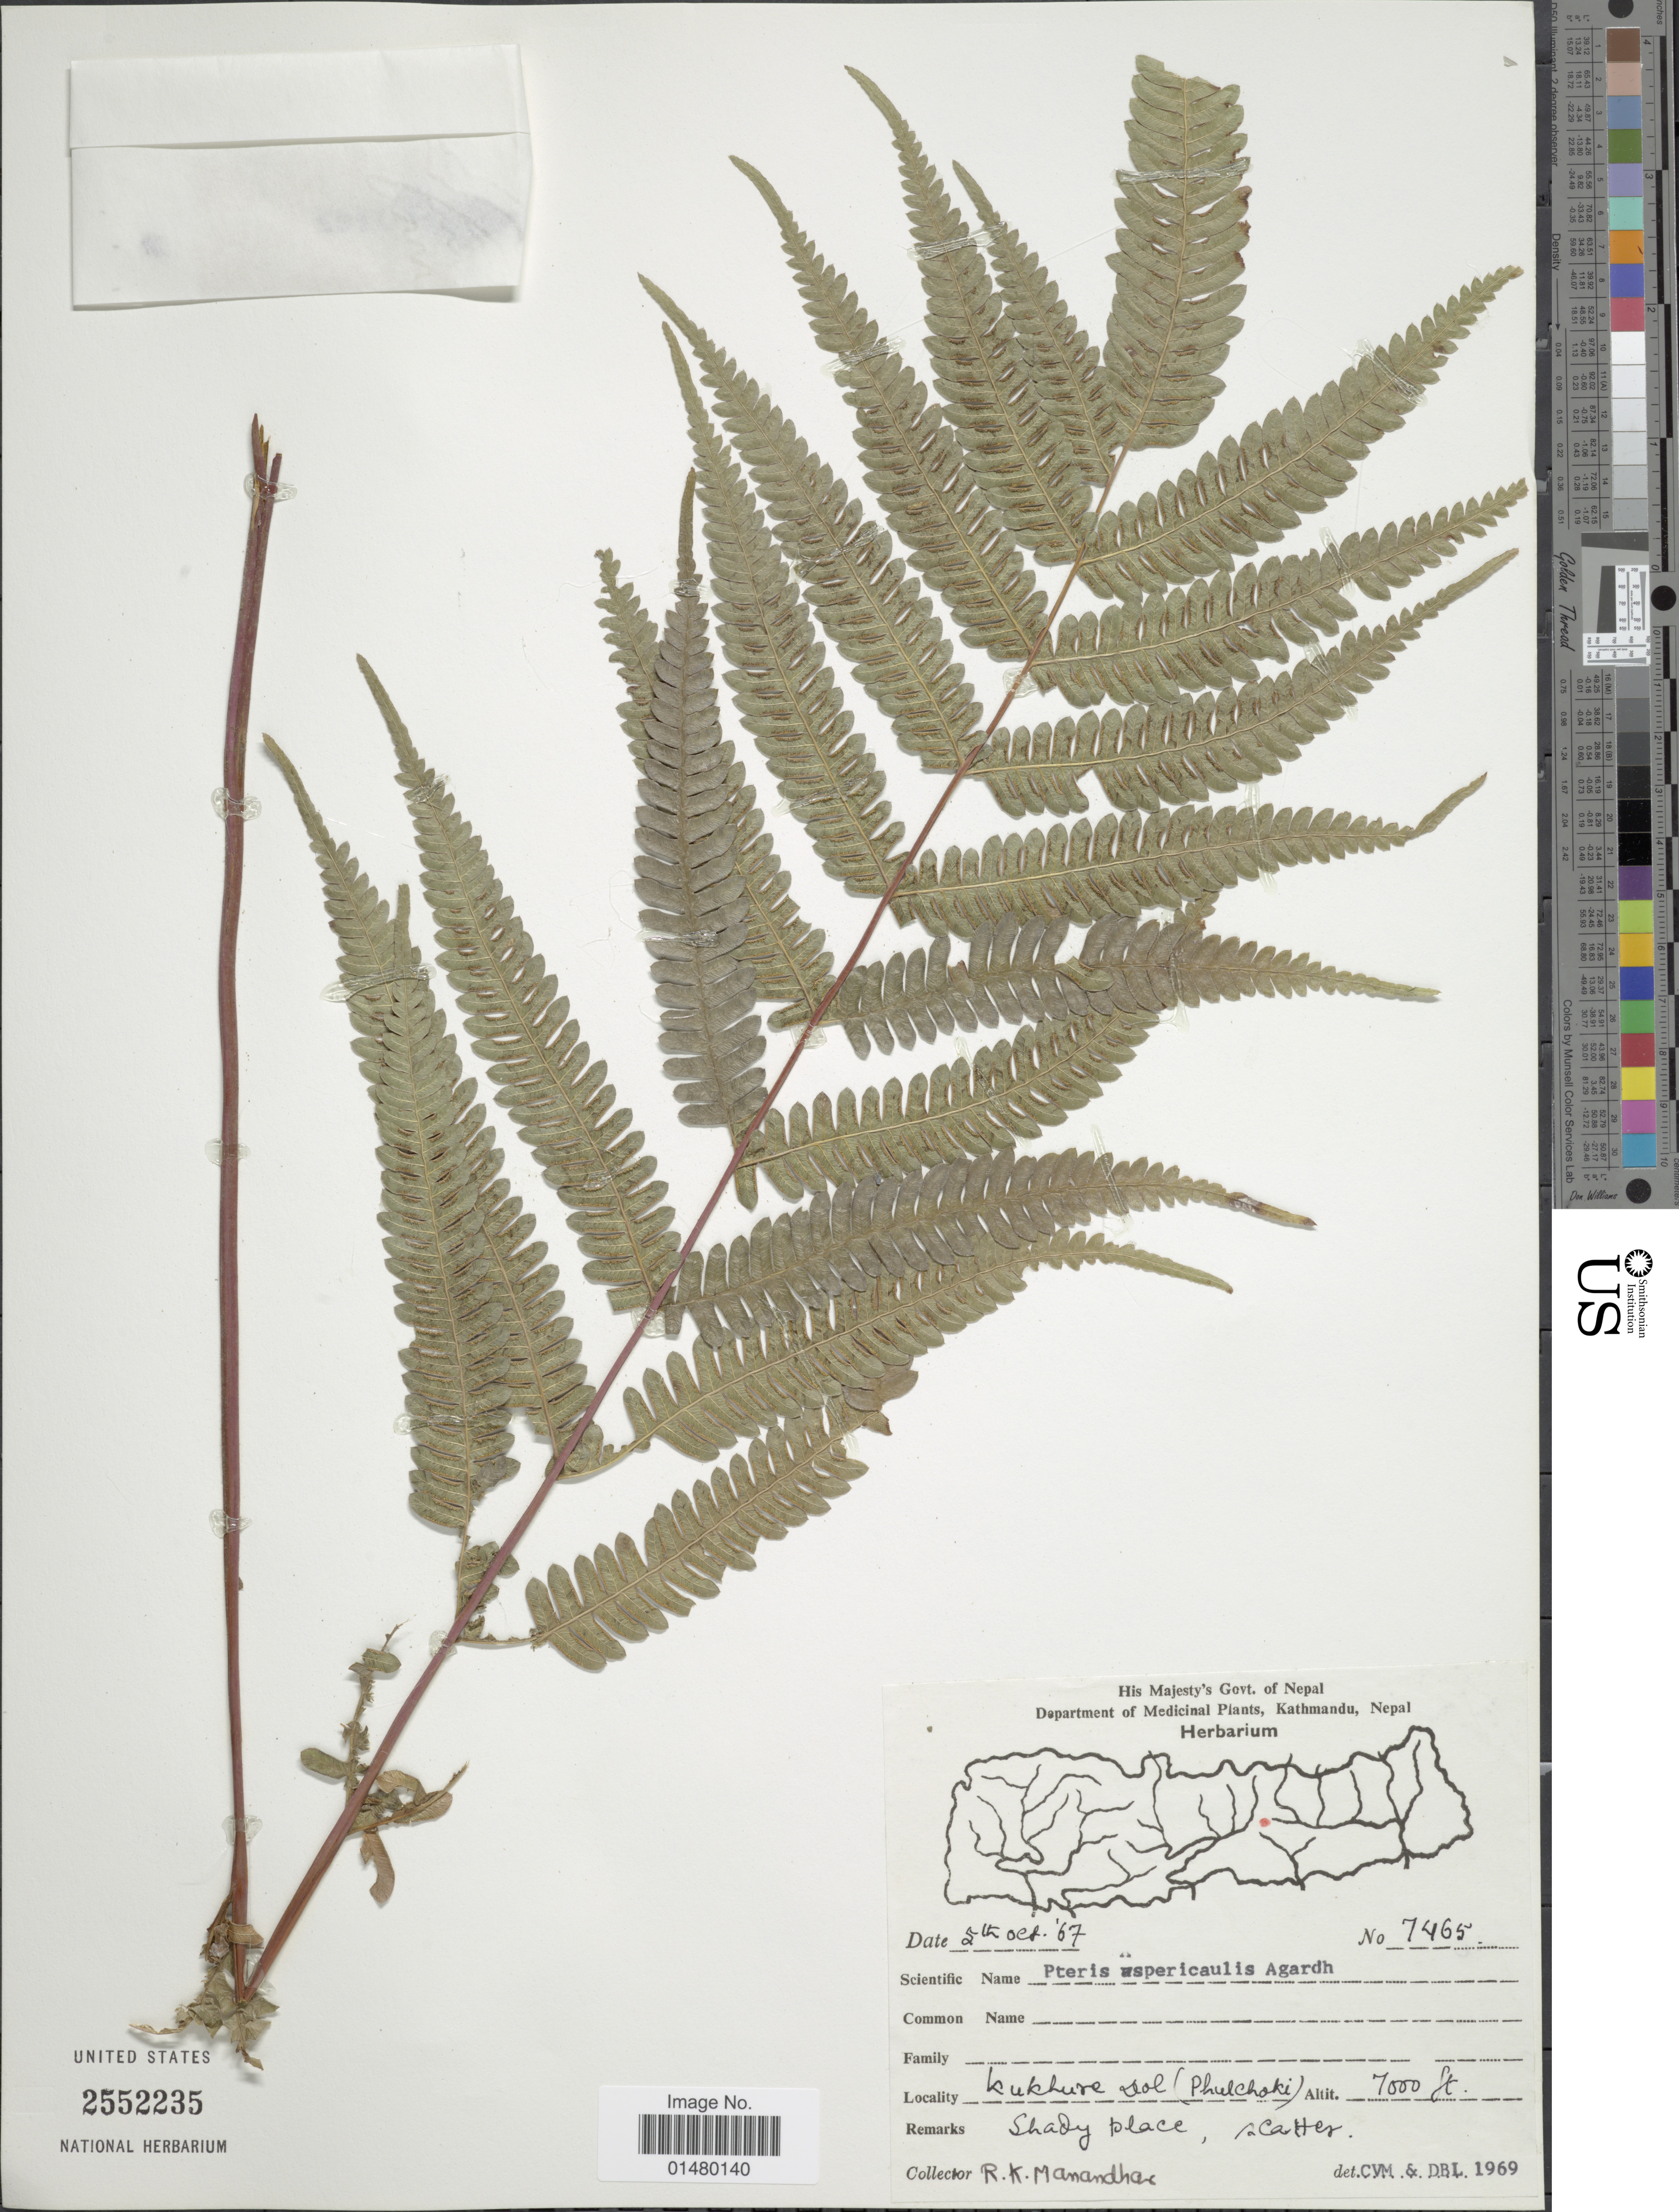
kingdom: Plantae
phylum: Tracheophyta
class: Polypodiopsida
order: Polypodiales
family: Pteridaceae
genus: Pteris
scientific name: Pteris aspericaulis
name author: Wall. ex Hieron.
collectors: R. Manandhar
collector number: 7465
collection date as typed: Transcribed d/m/y: 2/10/67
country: Nepal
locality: Kukhure Dol (Phulchoki)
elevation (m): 2134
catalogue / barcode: US 2552235